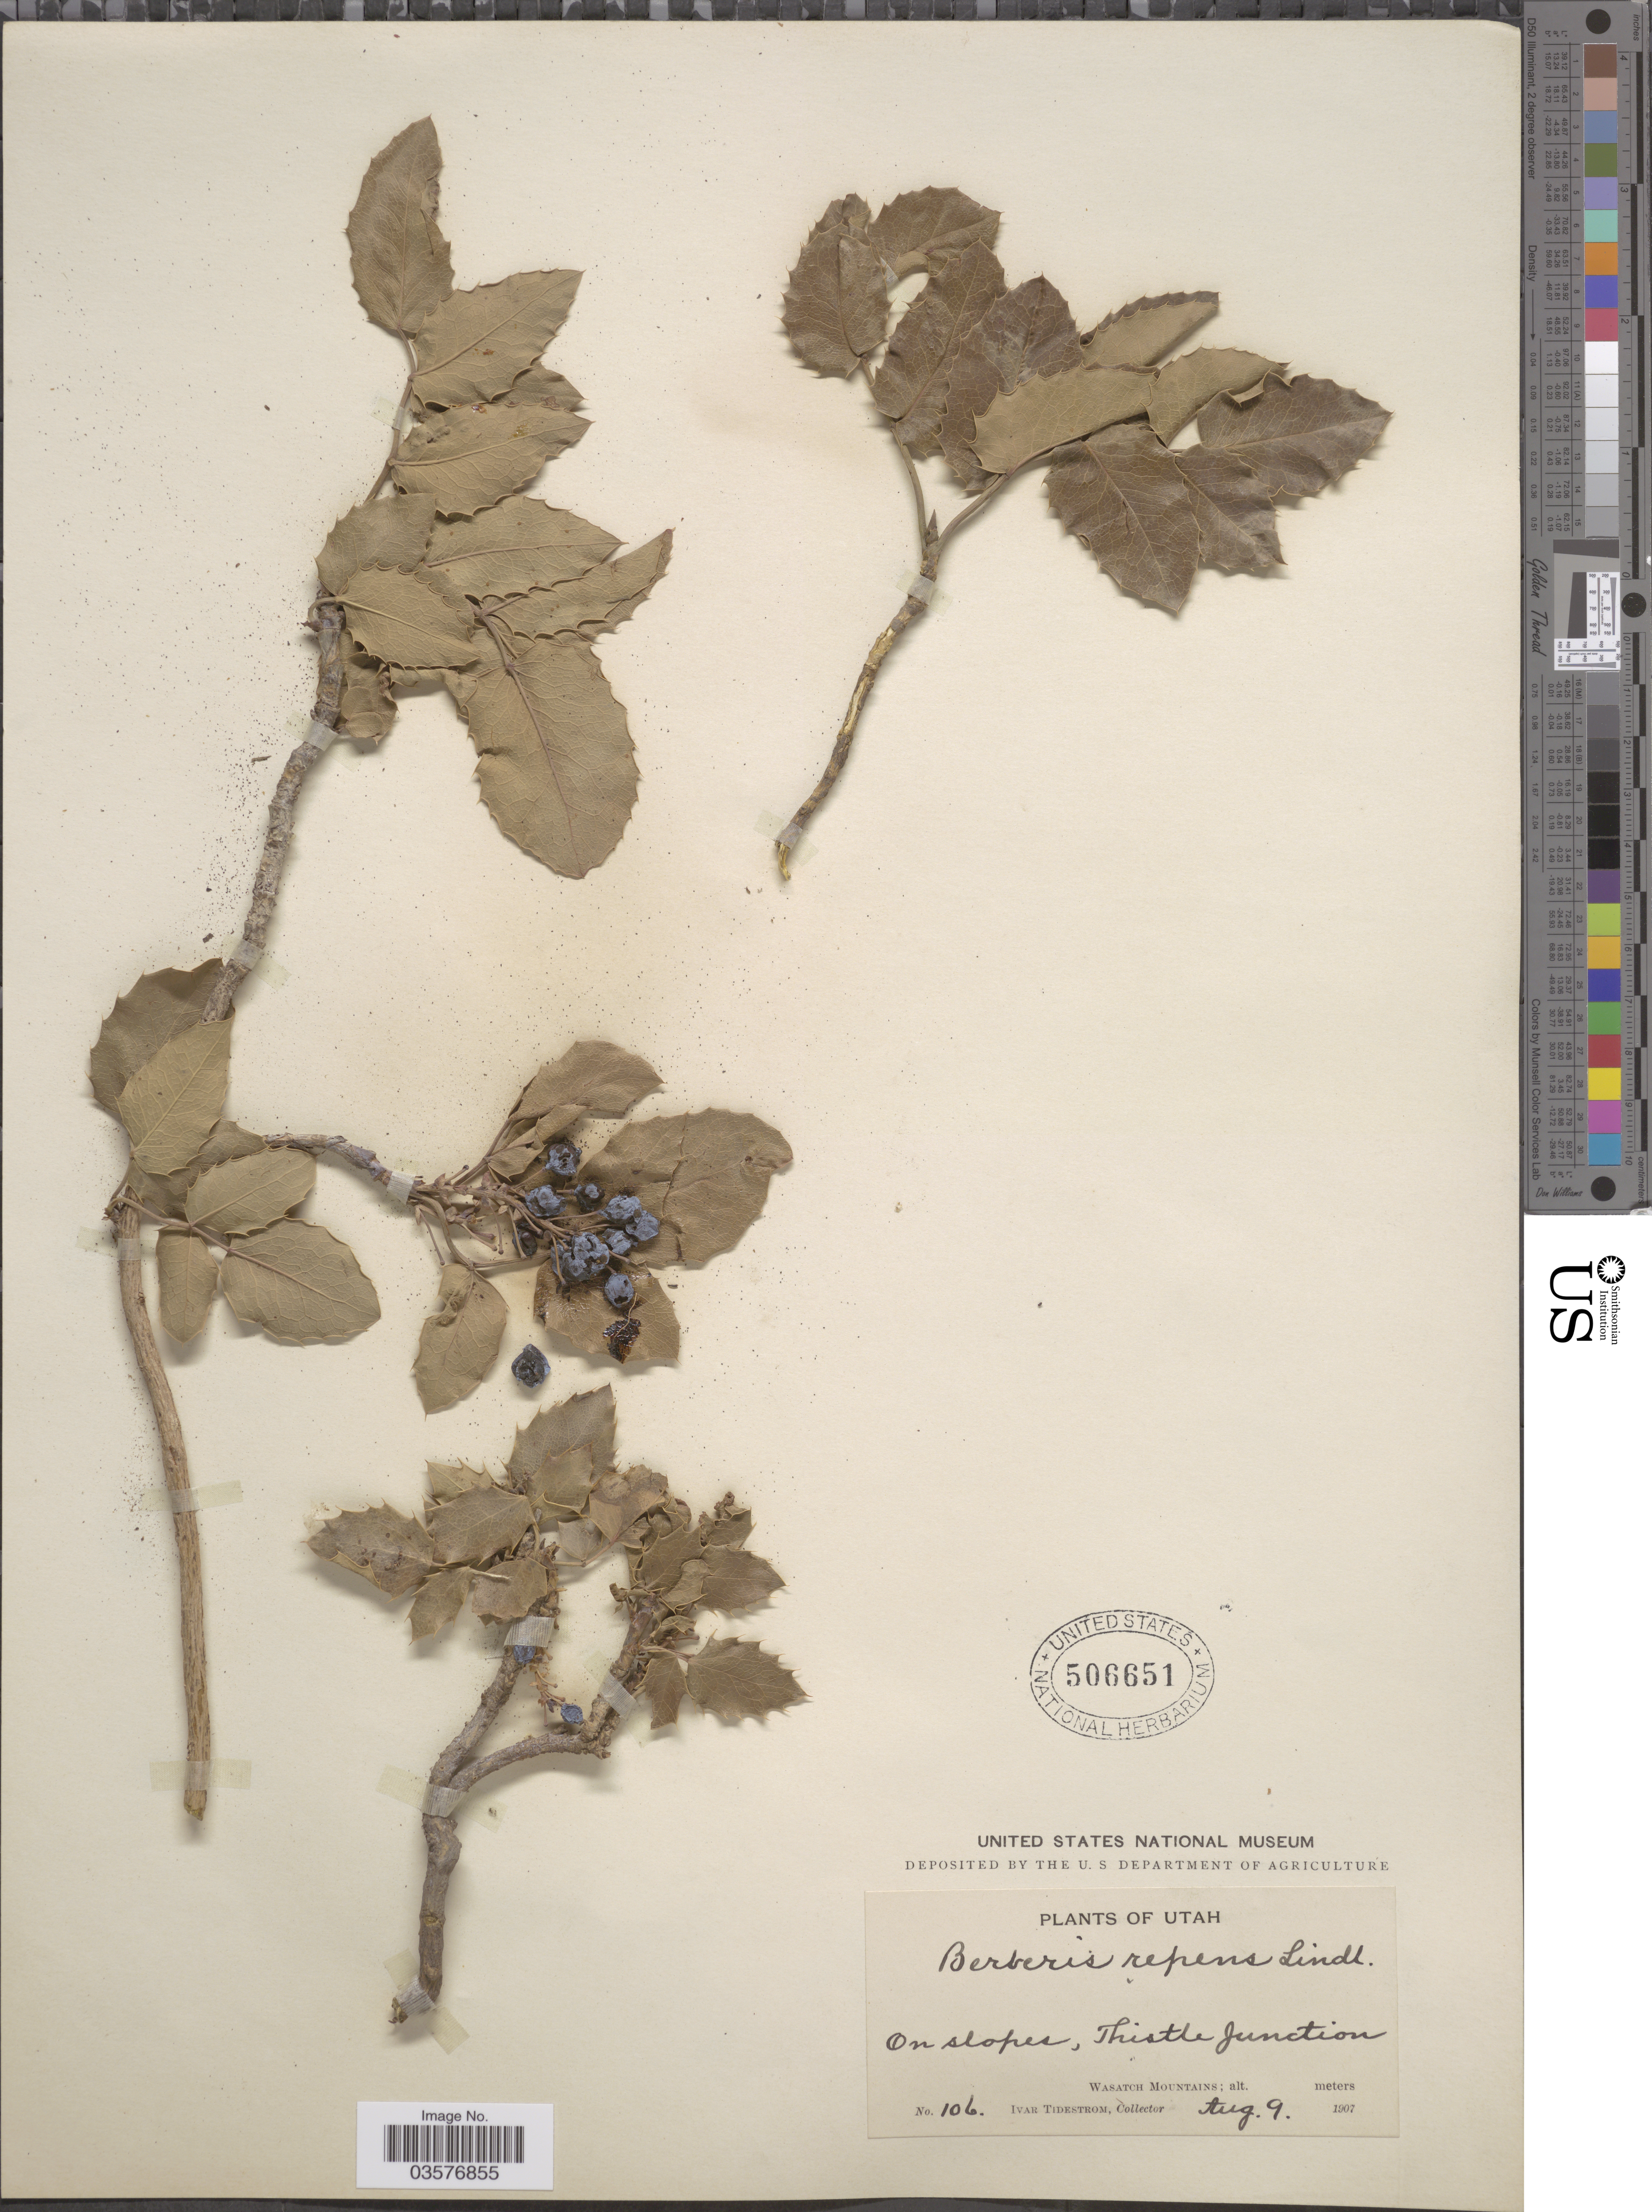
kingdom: Plantae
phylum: Tracheophyta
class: Magnoliopsida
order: Ranunculales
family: Berberidaceae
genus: Mahonia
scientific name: Mahonia repens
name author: (Lindl.) G. Don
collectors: I. F. Tidestrom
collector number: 106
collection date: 1907-08-09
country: United States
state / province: Utah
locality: On slopes, Thistle Junction. Wasatch Mountains.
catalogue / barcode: US 506651